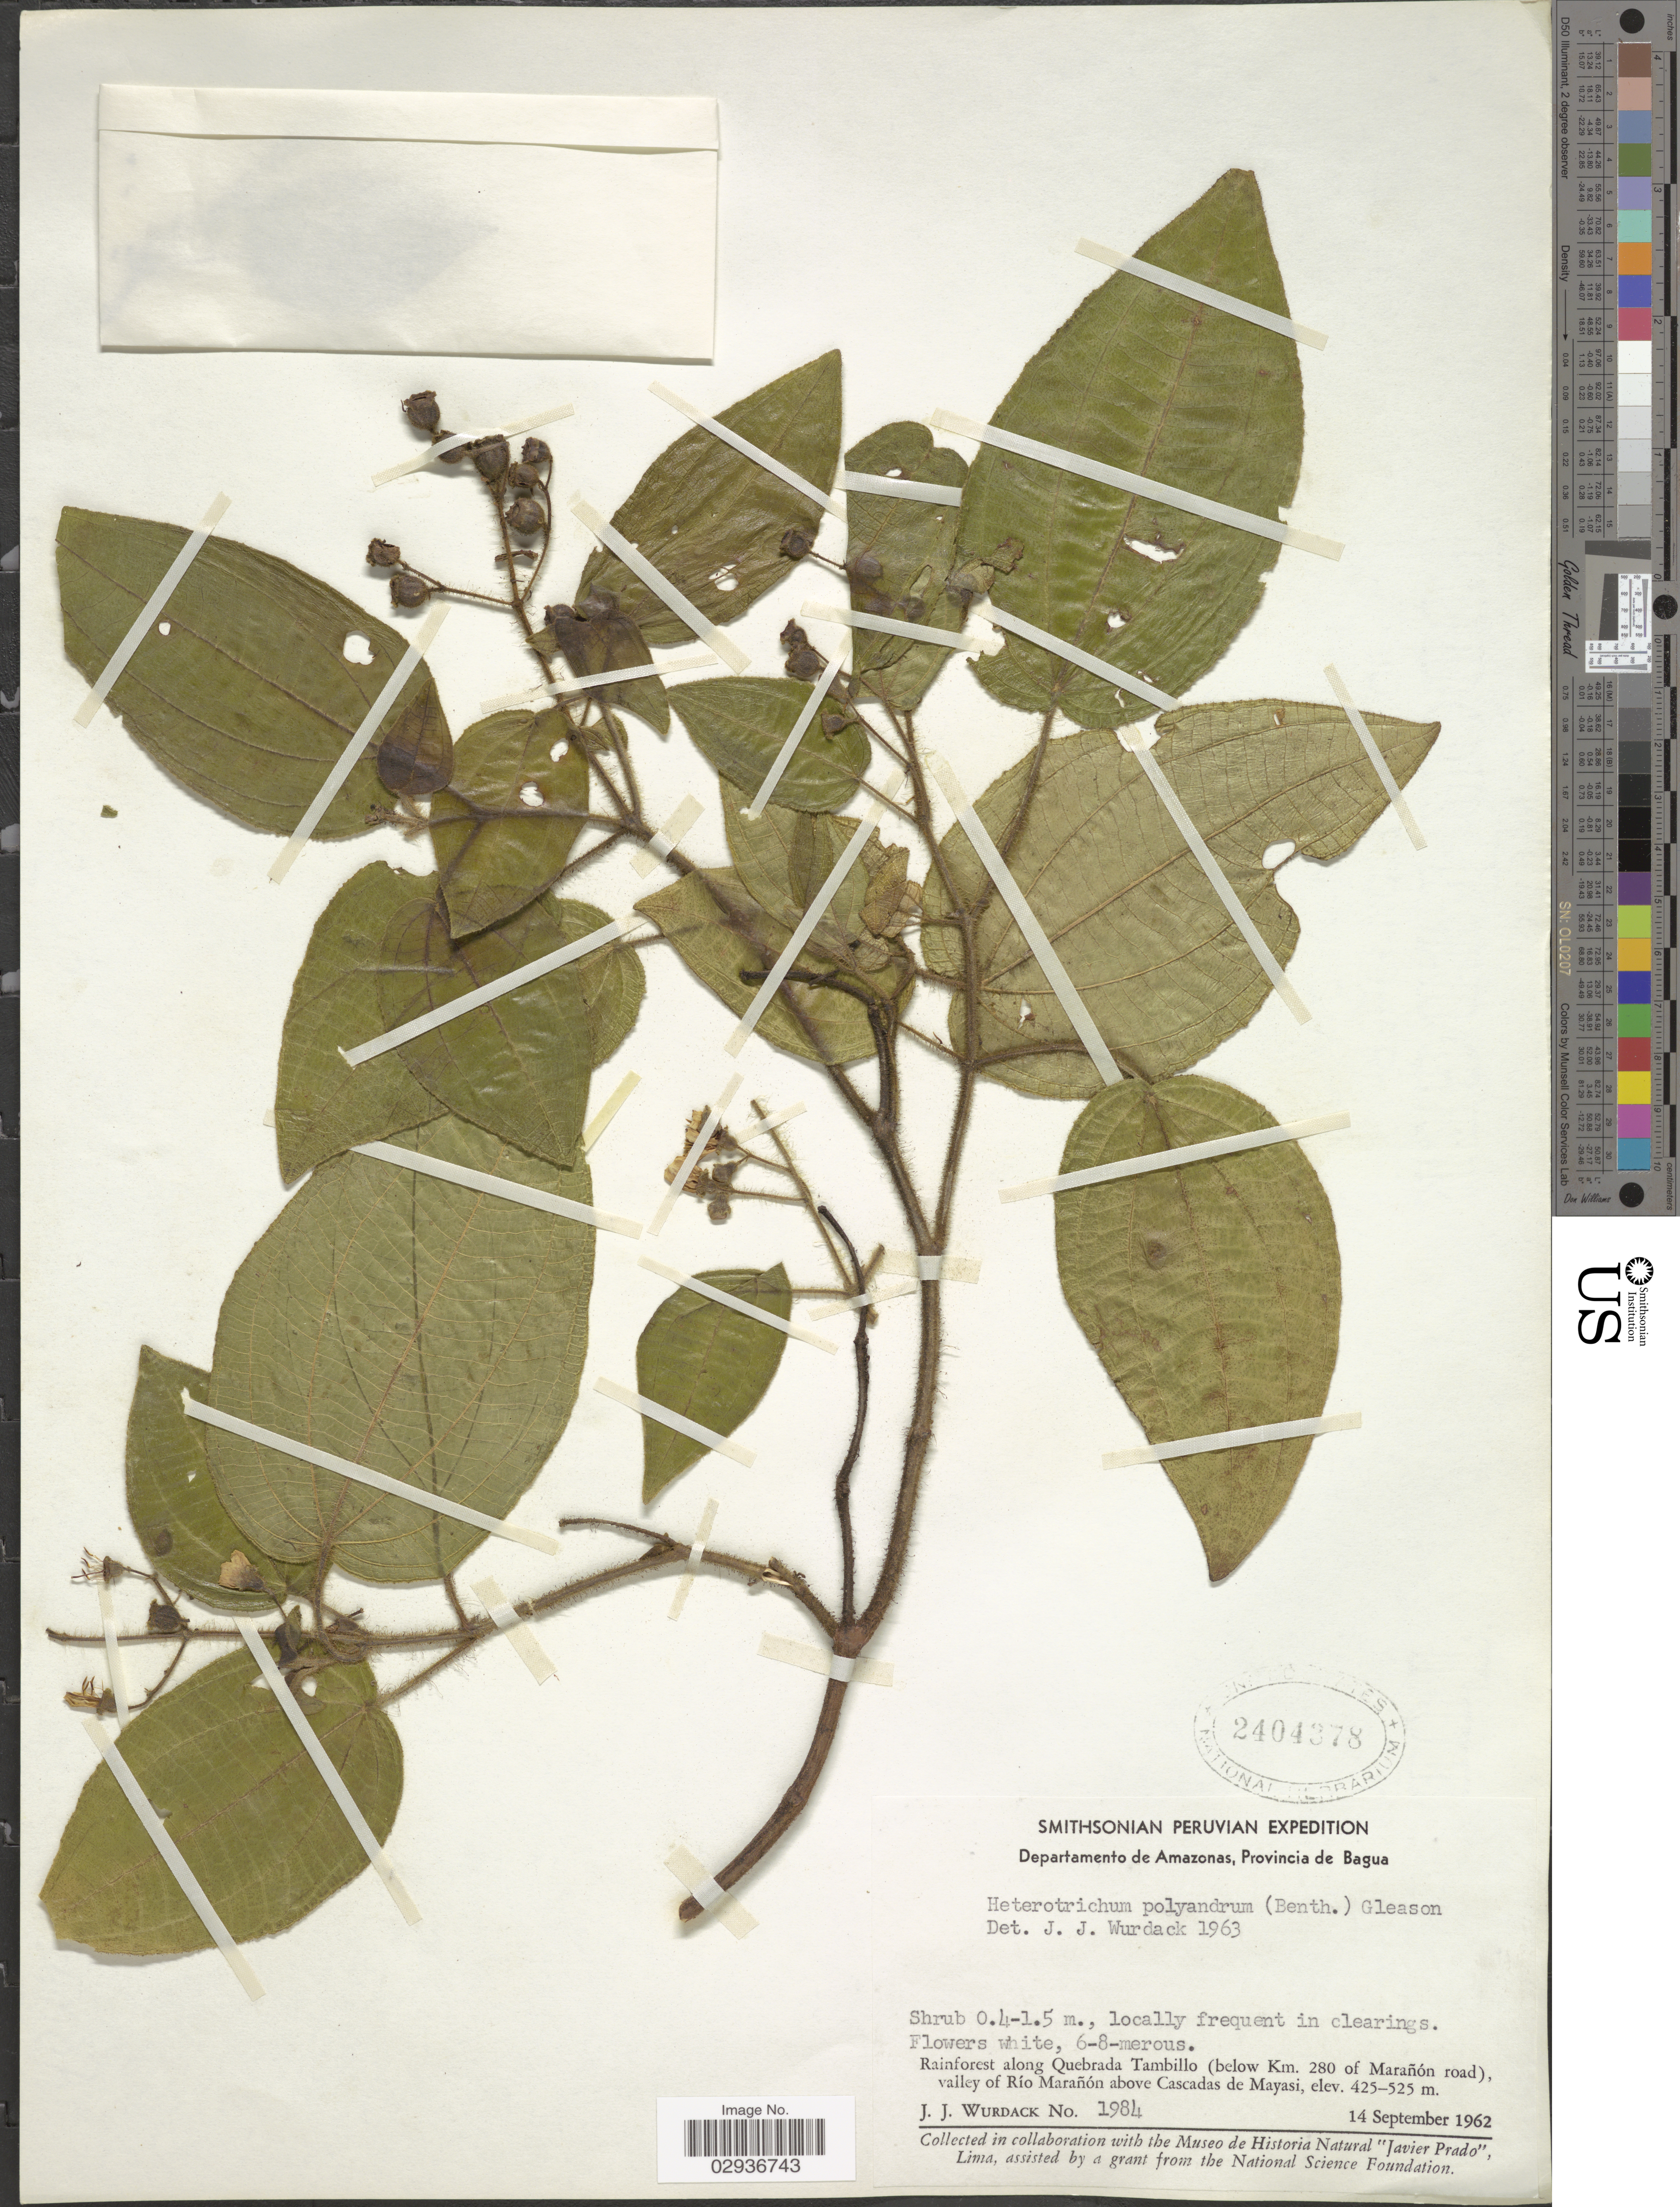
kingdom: Plantae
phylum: Tracheophyta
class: Magnoliopsida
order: Myrtales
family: Melastomataceae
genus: Miconia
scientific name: Miconia benthamiana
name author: Triana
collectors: J. J. Wurdack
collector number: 1984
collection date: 1962-09-14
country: Peru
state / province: Amazonas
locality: Departamento de Amazonas, Provincia de Bagua. Rainforest along Quebrada Tambillo (below Km. 280 of Marañon road), valley of Río Marañón above Cascadas de Mayasi.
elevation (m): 425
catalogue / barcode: US 2404378